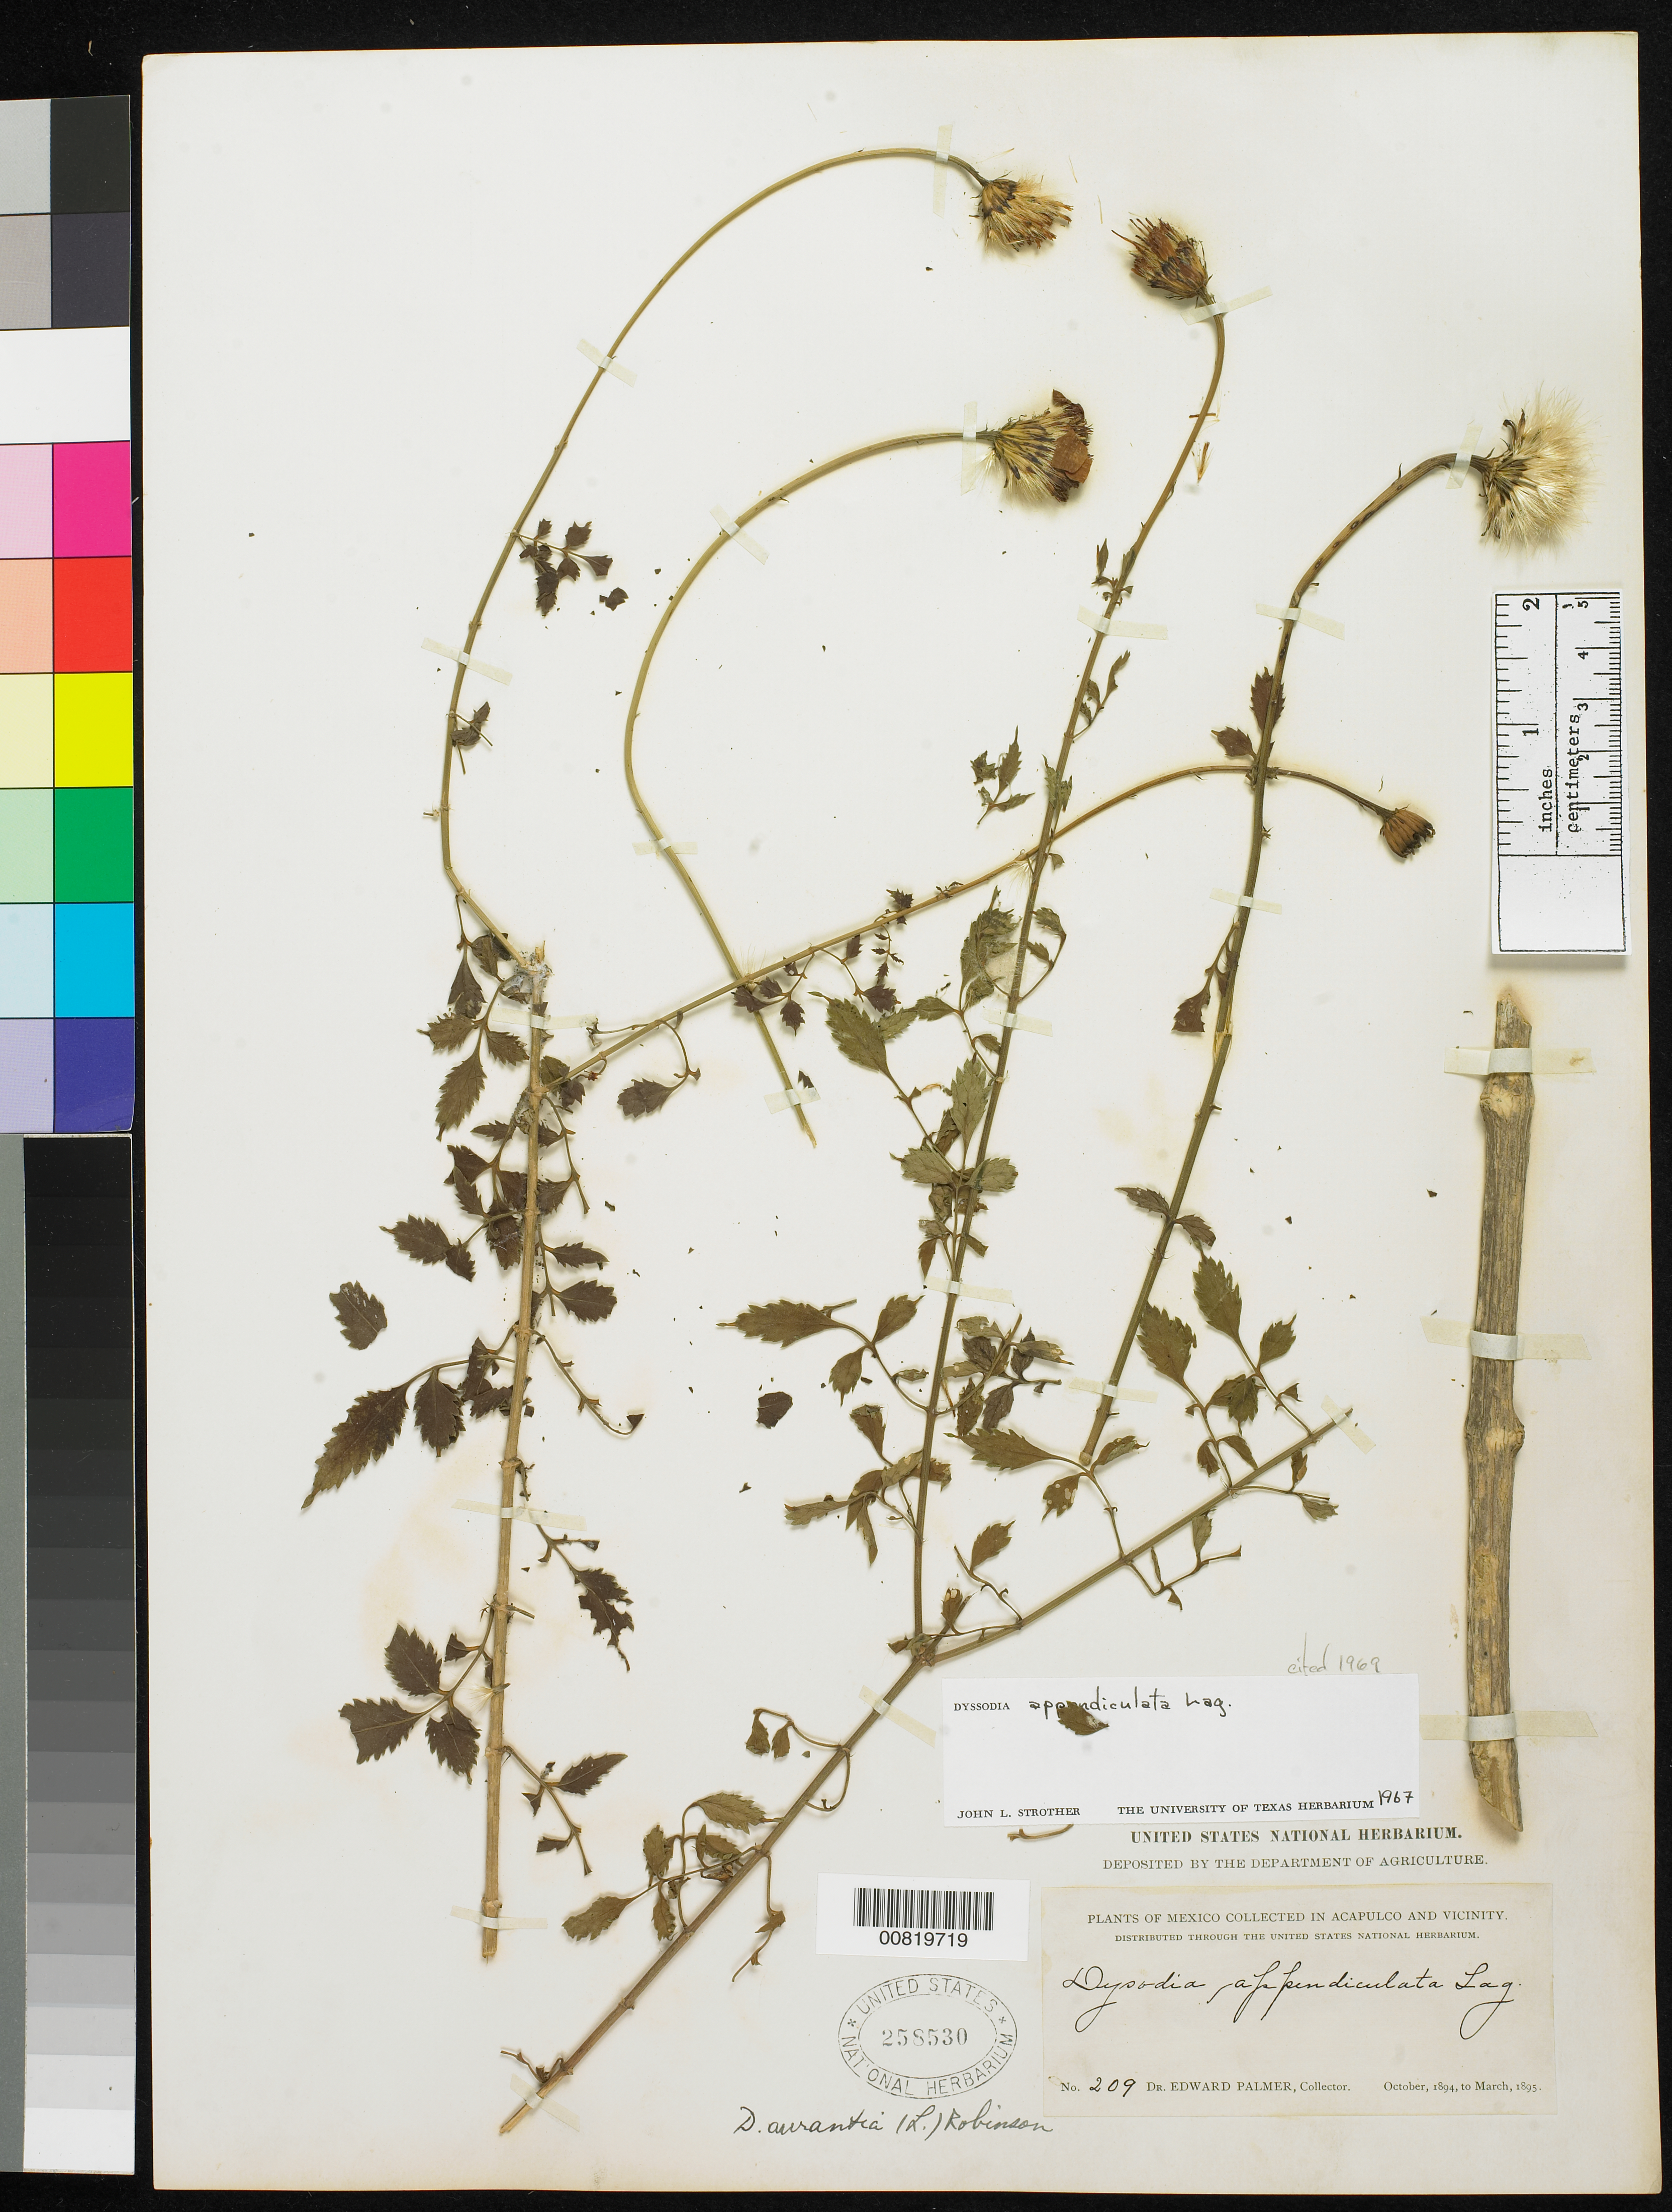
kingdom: Plantae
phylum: Tracheophyta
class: Magnoliopsida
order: Asterales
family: Asteraceae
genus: Adenophyllum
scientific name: Adenophyllum appendiculatum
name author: (Lag.) Strother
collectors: E. Palmer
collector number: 209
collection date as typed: Oct 1894 to -- Mar 1895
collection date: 1894-10/1895-03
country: Mexico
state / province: Guerrero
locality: Acapulco, Guerrero and vicinity.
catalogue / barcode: US 258530